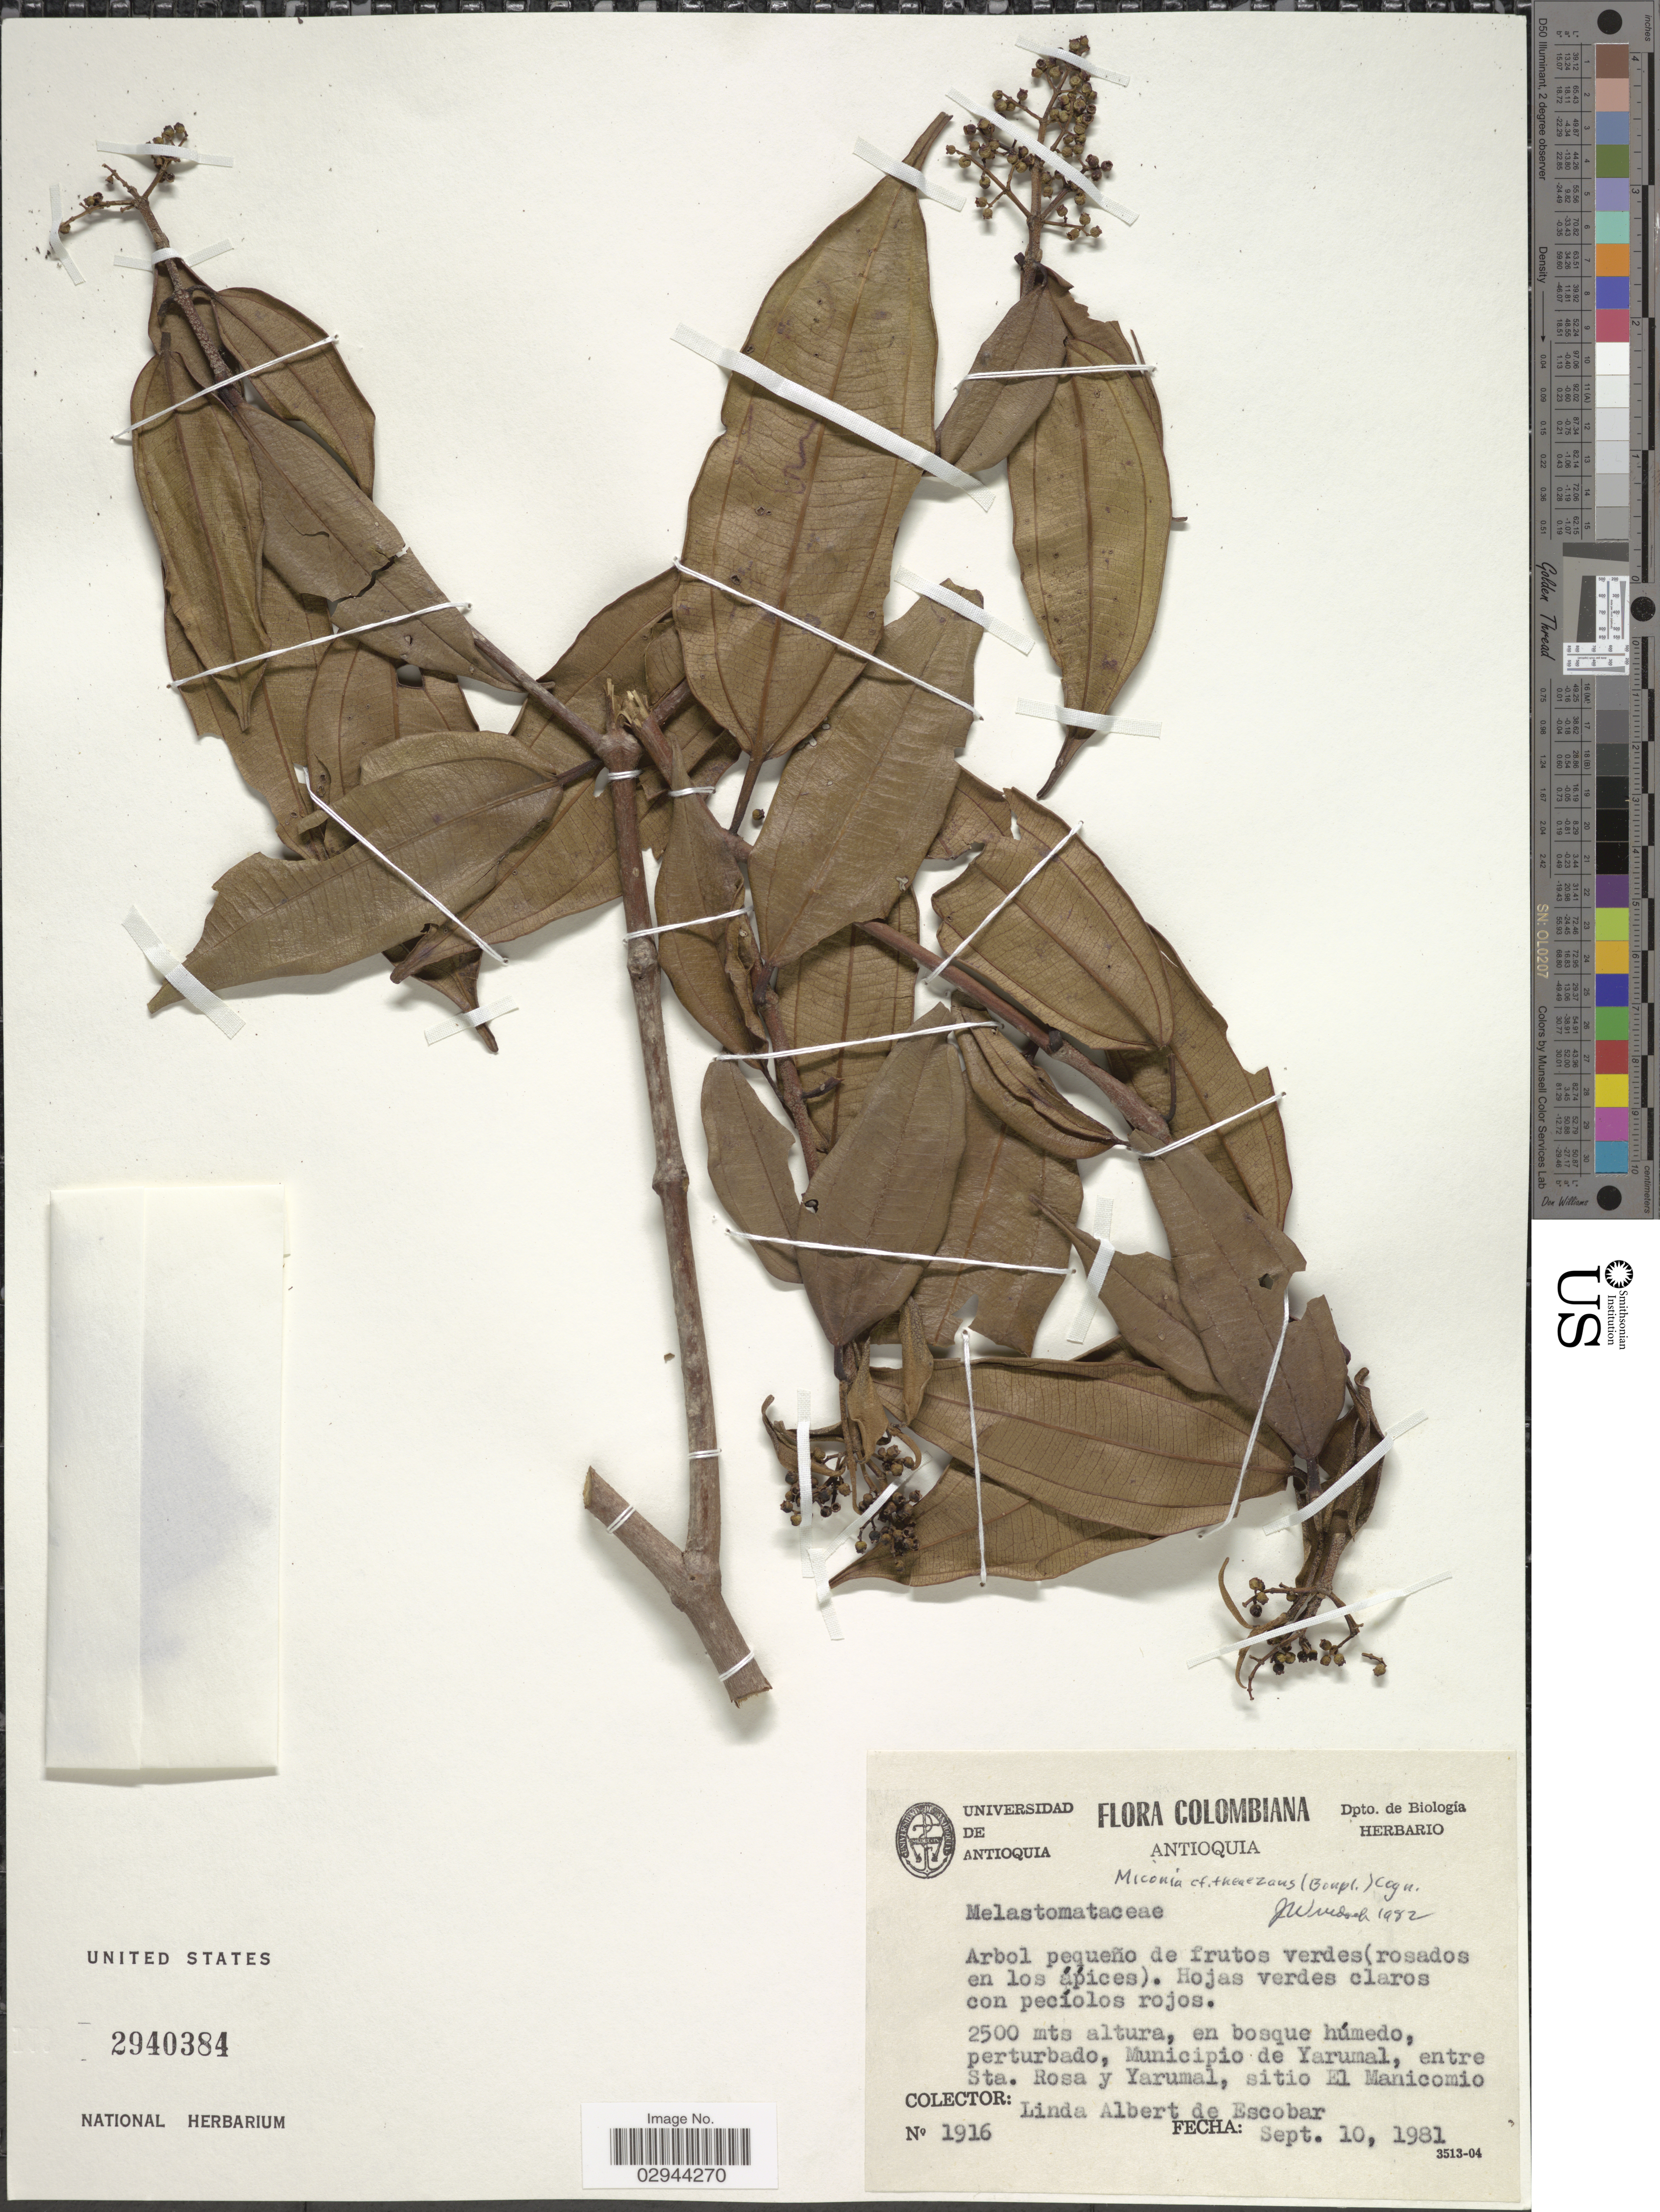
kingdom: Plantae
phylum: Tracheophyta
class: Magnoliopsida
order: Myrtales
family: Melastomataceae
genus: Miconia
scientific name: Miconia theizans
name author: (Bonpl.) Cogn.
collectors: L. K. de Escobar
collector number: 1916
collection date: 1981-09-10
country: Colombia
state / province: Antioquia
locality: Municipio de Yarumal, entre Sta. Rosa y Yarumal, sitio El Manicomio.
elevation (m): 2500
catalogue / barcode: US 2940384